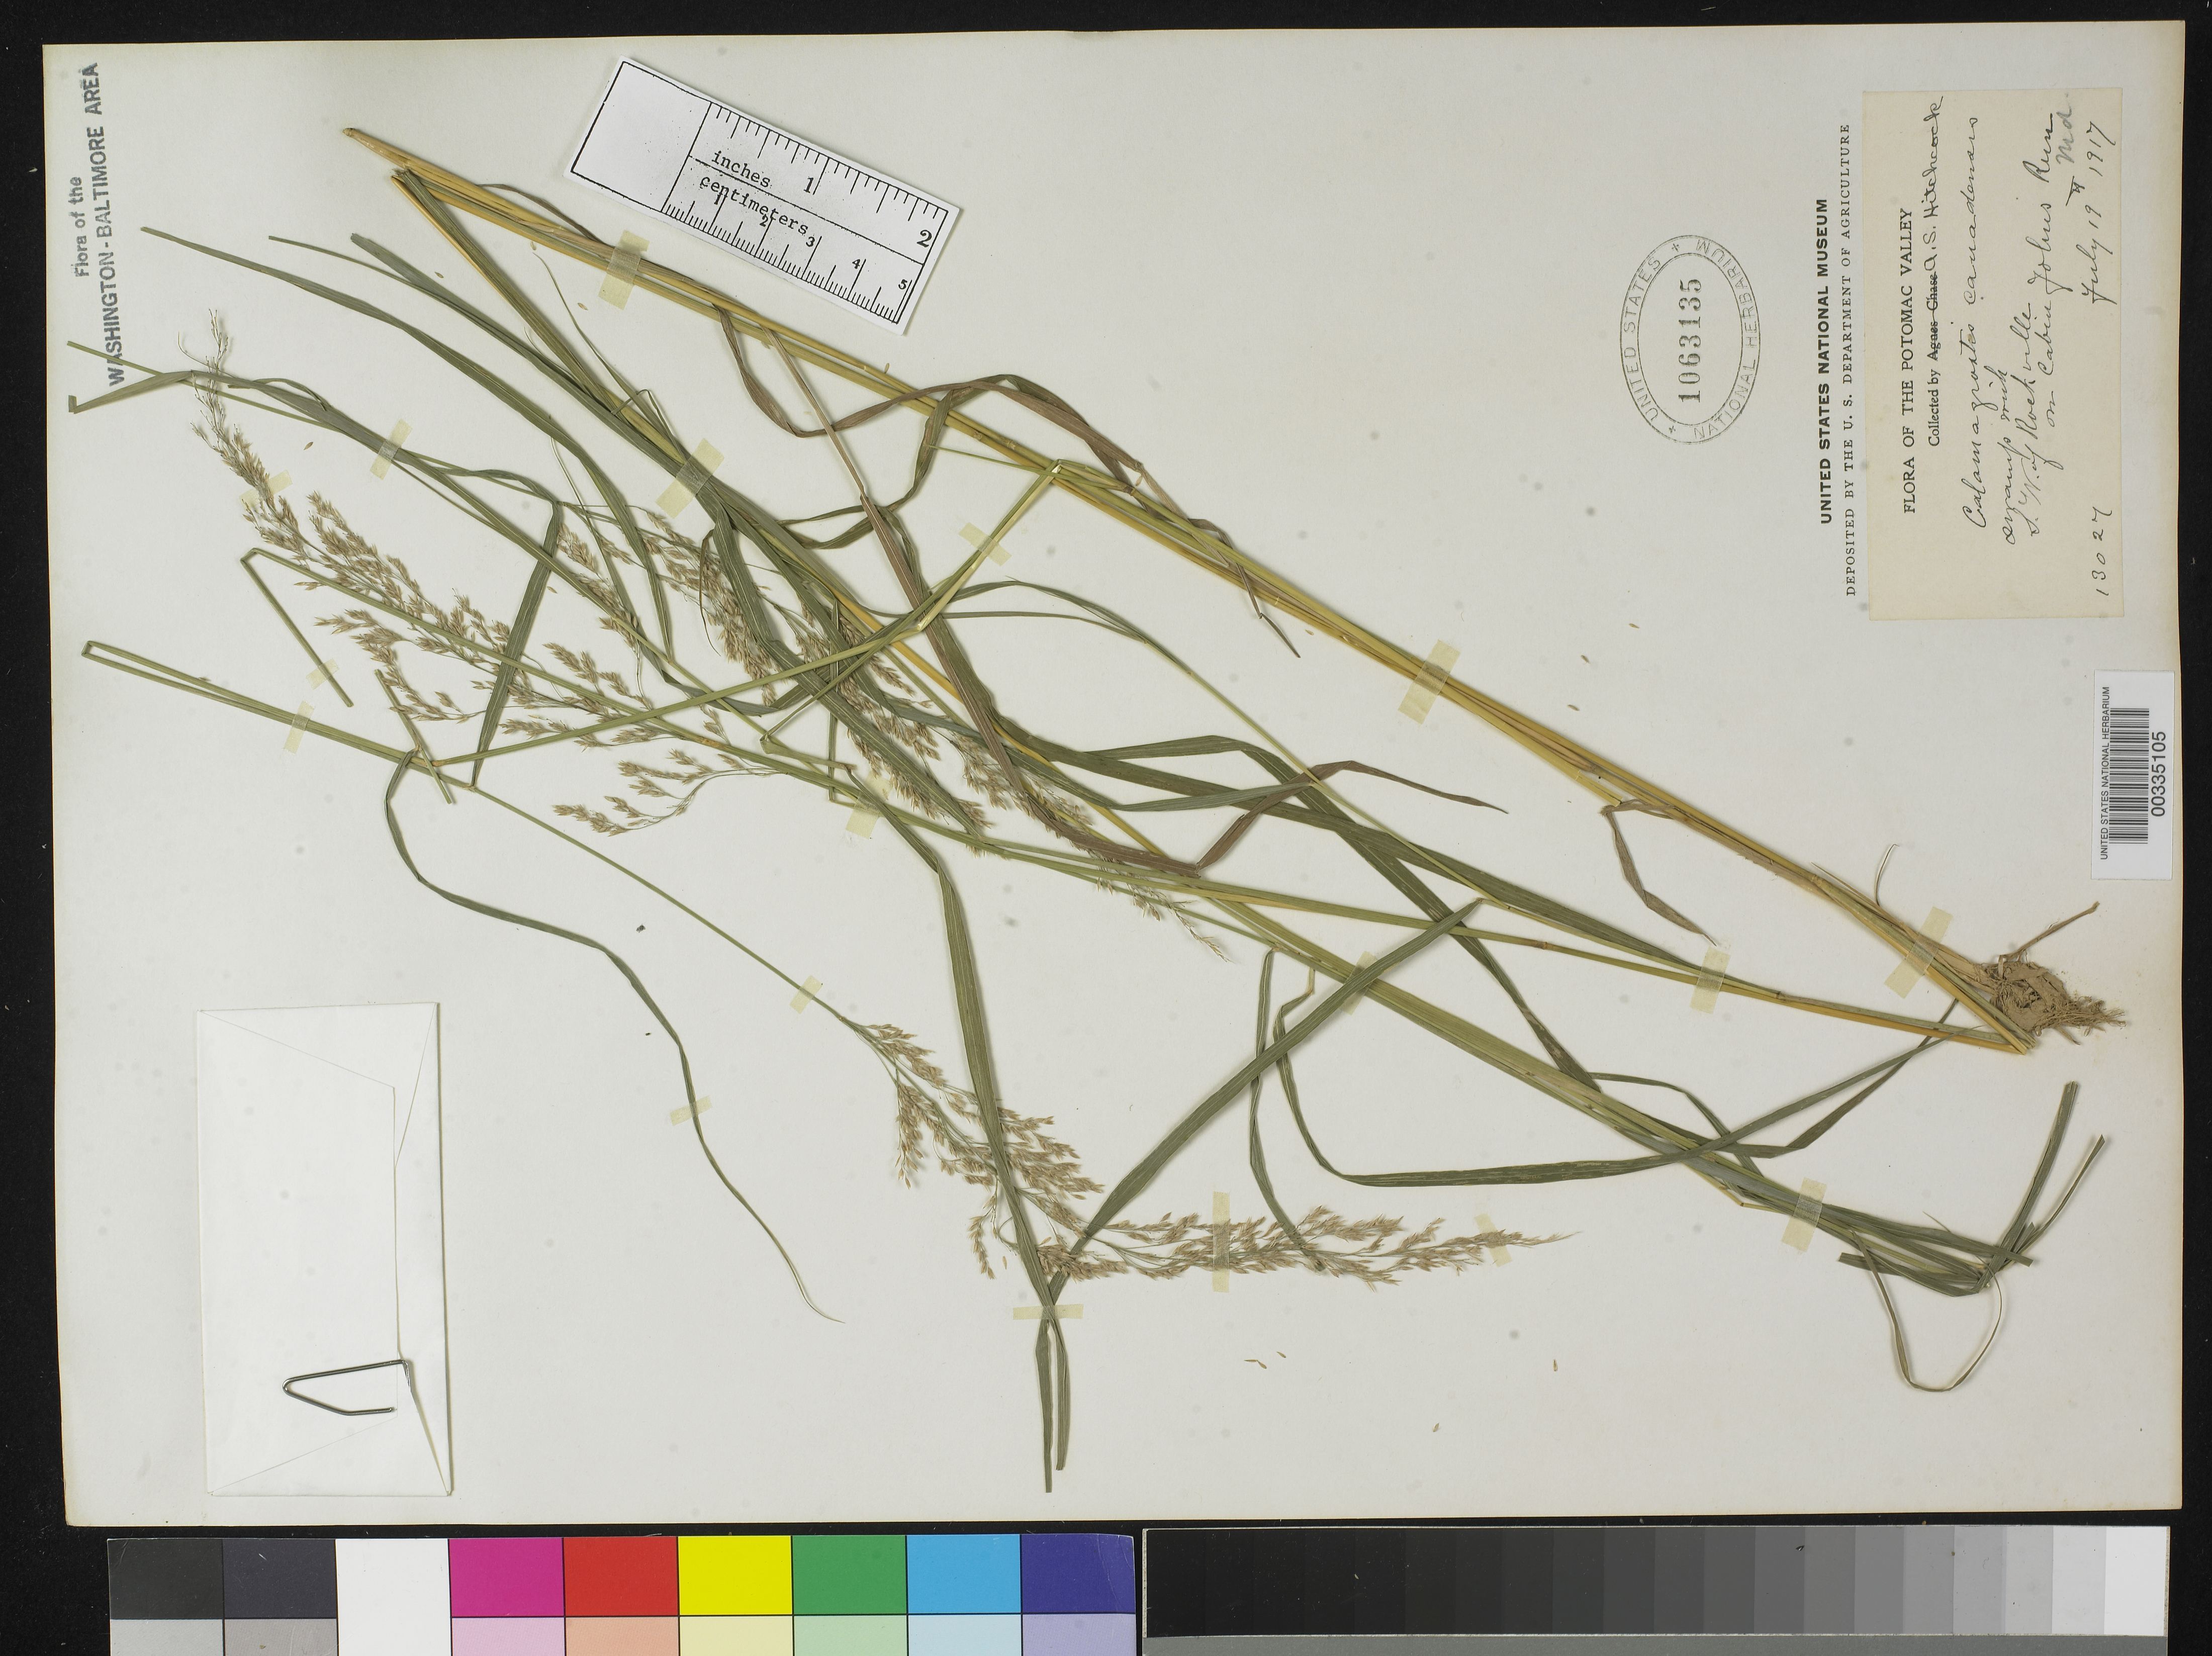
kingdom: Plantae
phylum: Tracheophyta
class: Liliopsida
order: Poales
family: Poaceae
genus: Calamagrostis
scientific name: Calamagrostis canadensis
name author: (Michx.) P. Beauv.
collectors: A. S. Hitchcock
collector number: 13027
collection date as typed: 19 Jul 1917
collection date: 1917-07-19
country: United States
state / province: Maryland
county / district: Montgomery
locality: SW of Rockville on Cabin Johns Run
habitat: Swamp muck(?)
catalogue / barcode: US 1063135